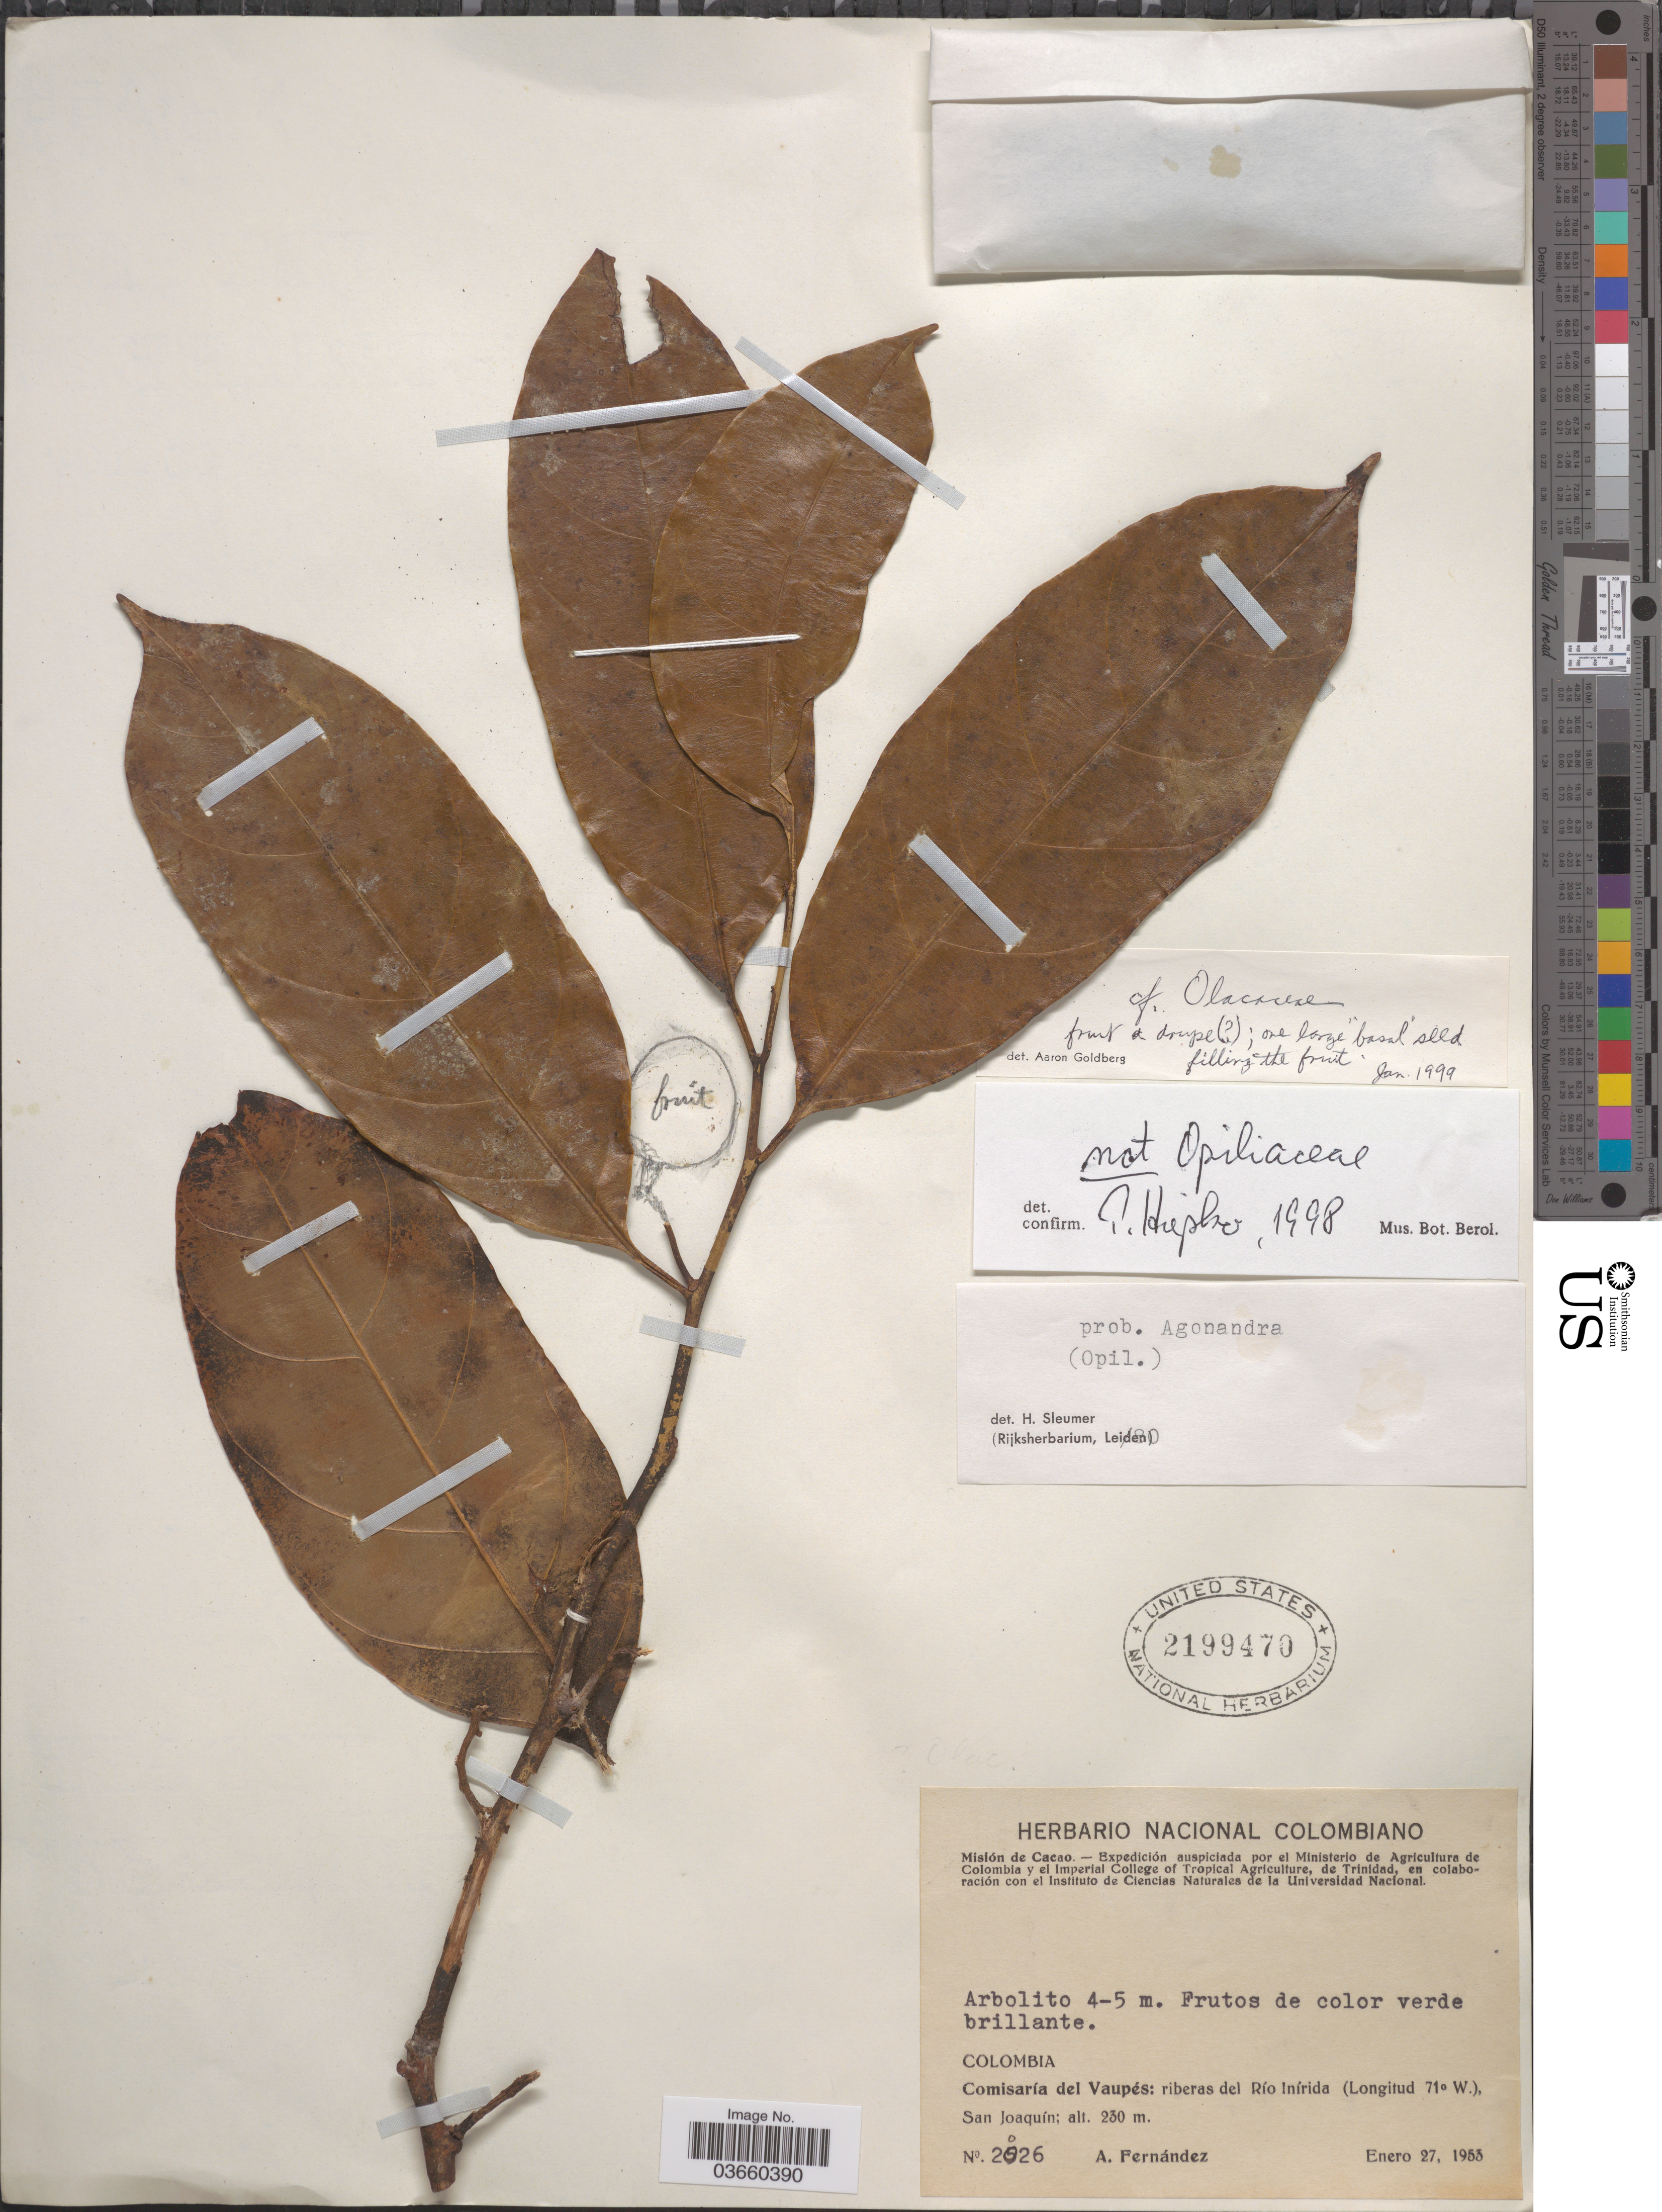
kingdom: Plantae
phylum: Tracheophyta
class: Magnoliopsida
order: Santalales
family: Olacaceae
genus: Dulacia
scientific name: Dulacia sp.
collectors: A. Fernández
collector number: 2026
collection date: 1953-01-27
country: Colombia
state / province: Vaupés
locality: Comisaría del Vaupés: riberas del Río Inírida, San Joaquín.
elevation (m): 230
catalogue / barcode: US 2199470